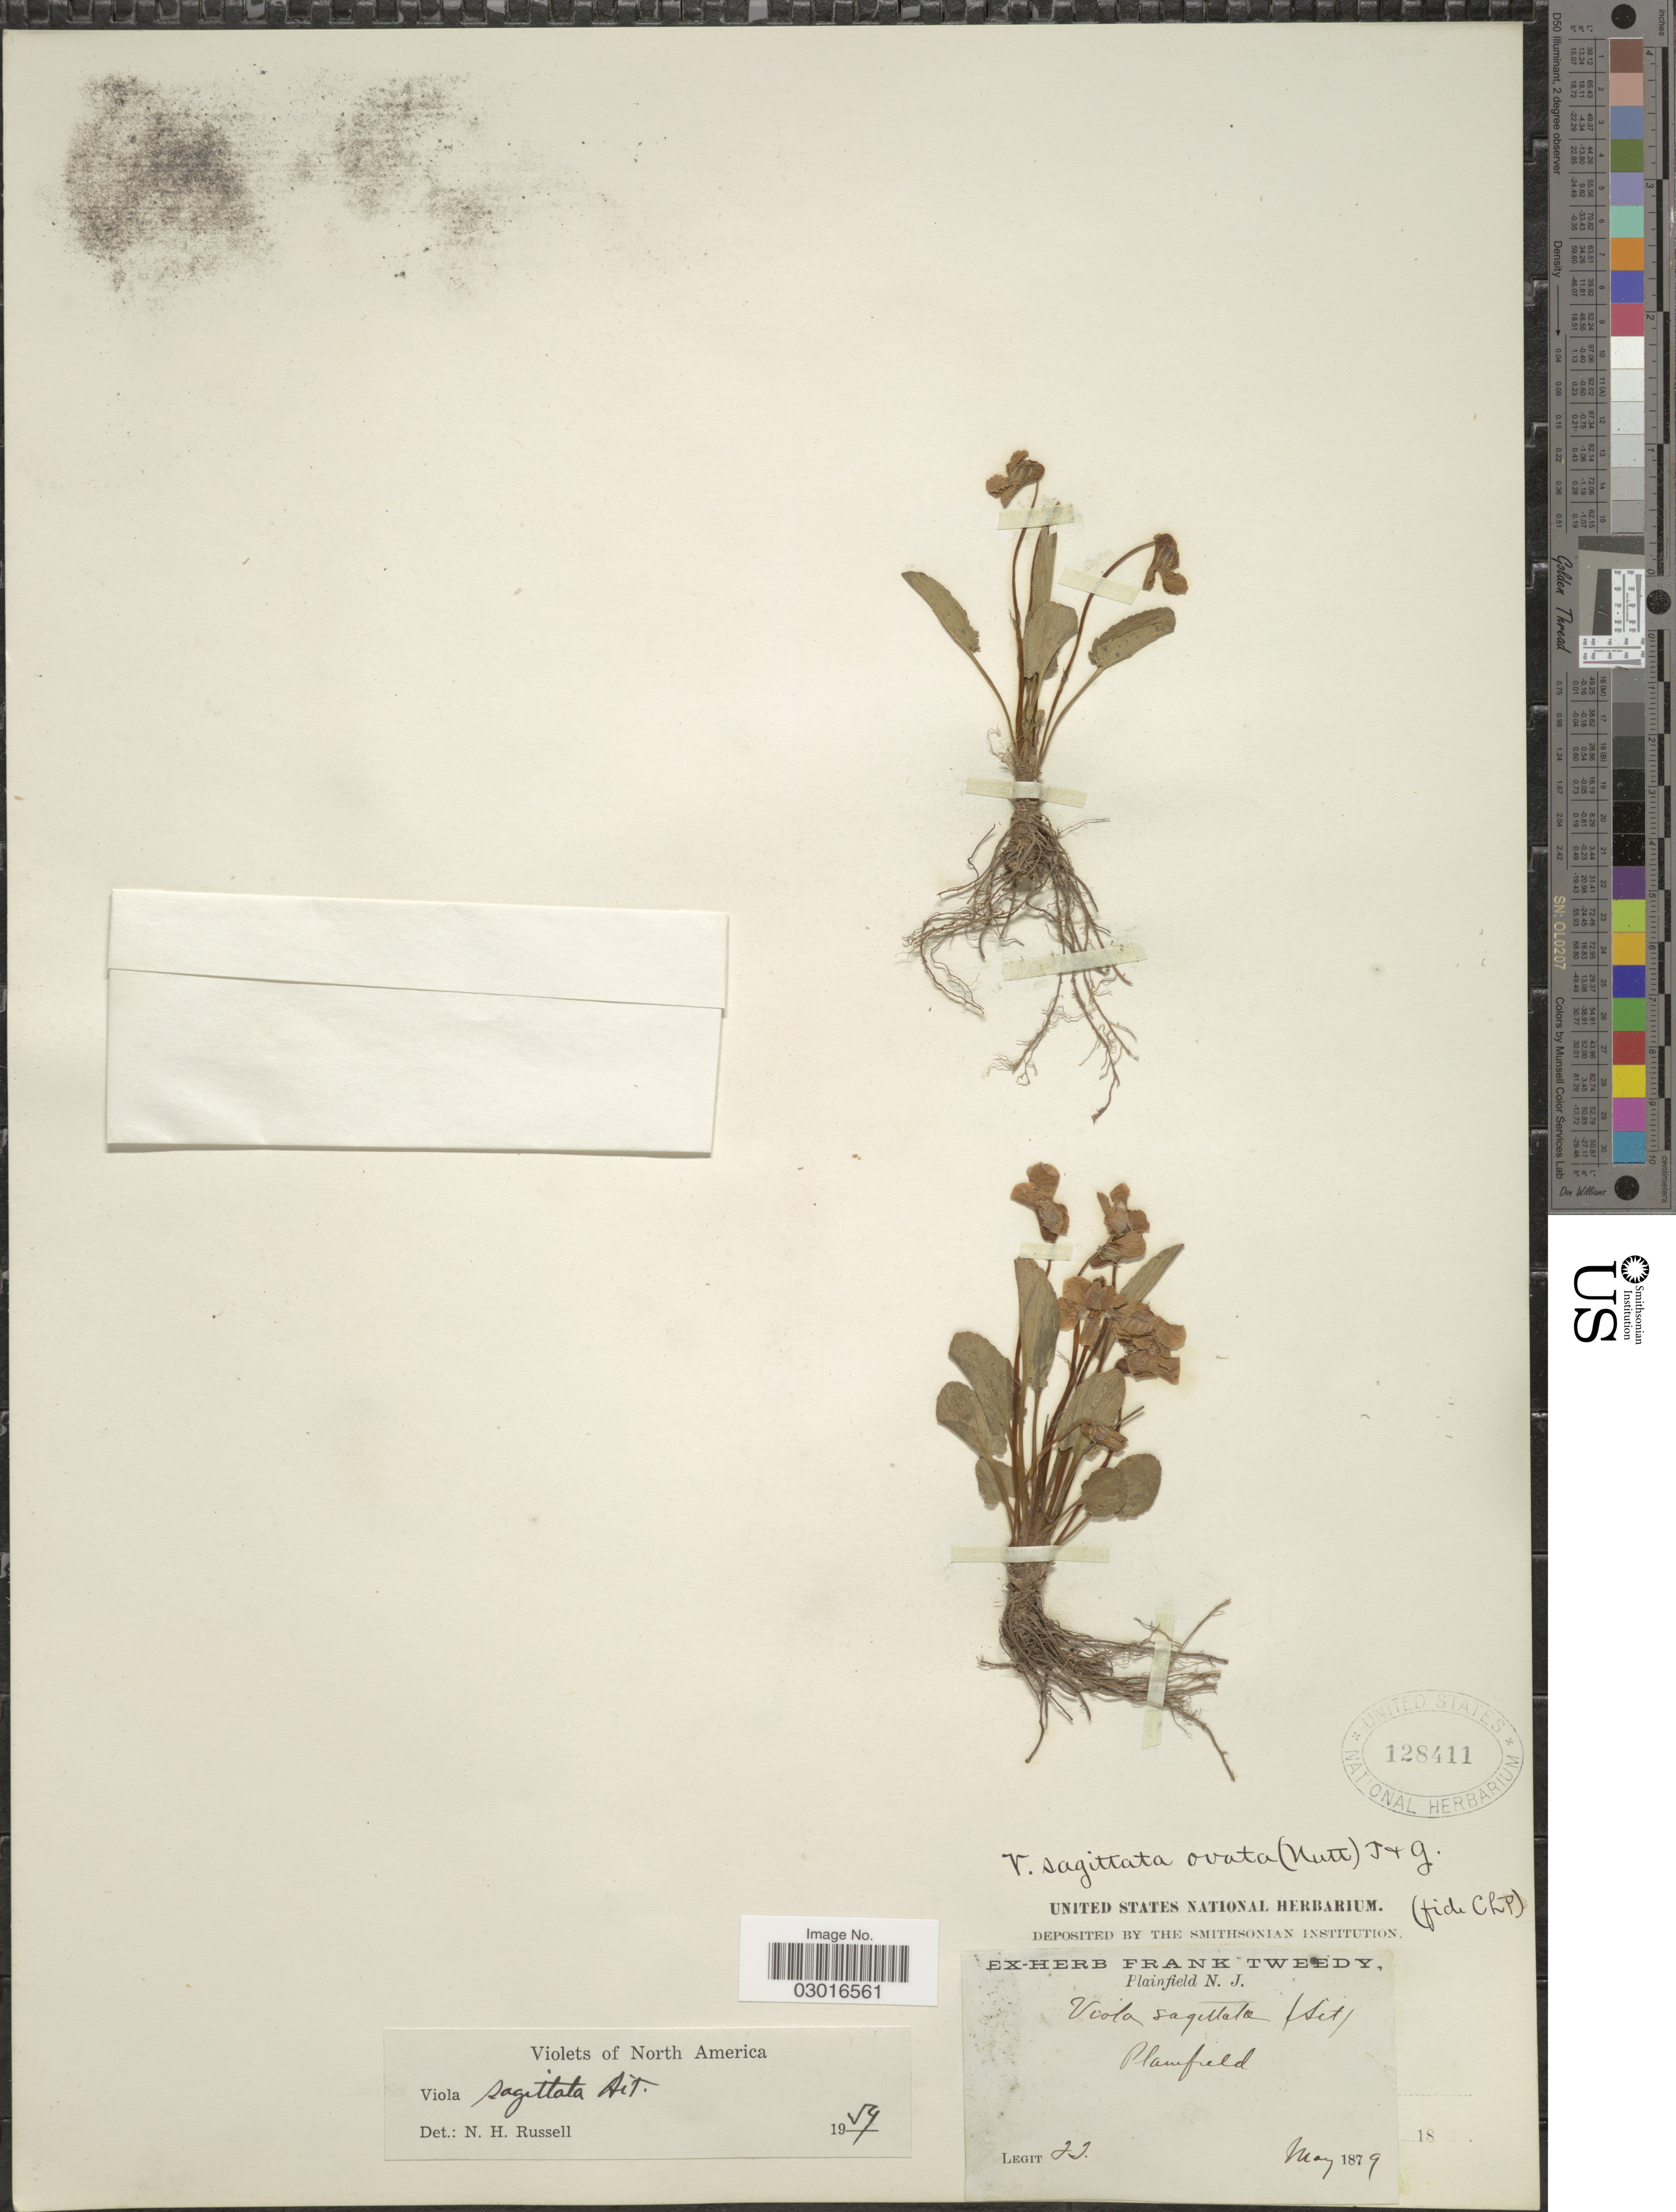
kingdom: Plantae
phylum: Tracheophyta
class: Magnoliopsida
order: Malpighiales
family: Violaceae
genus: Viola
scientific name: Viola sagittata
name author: Aiton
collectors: F. Tweedy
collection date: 1879-05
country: United States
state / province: New Jersey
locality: Planfield.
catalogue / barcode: US 128411